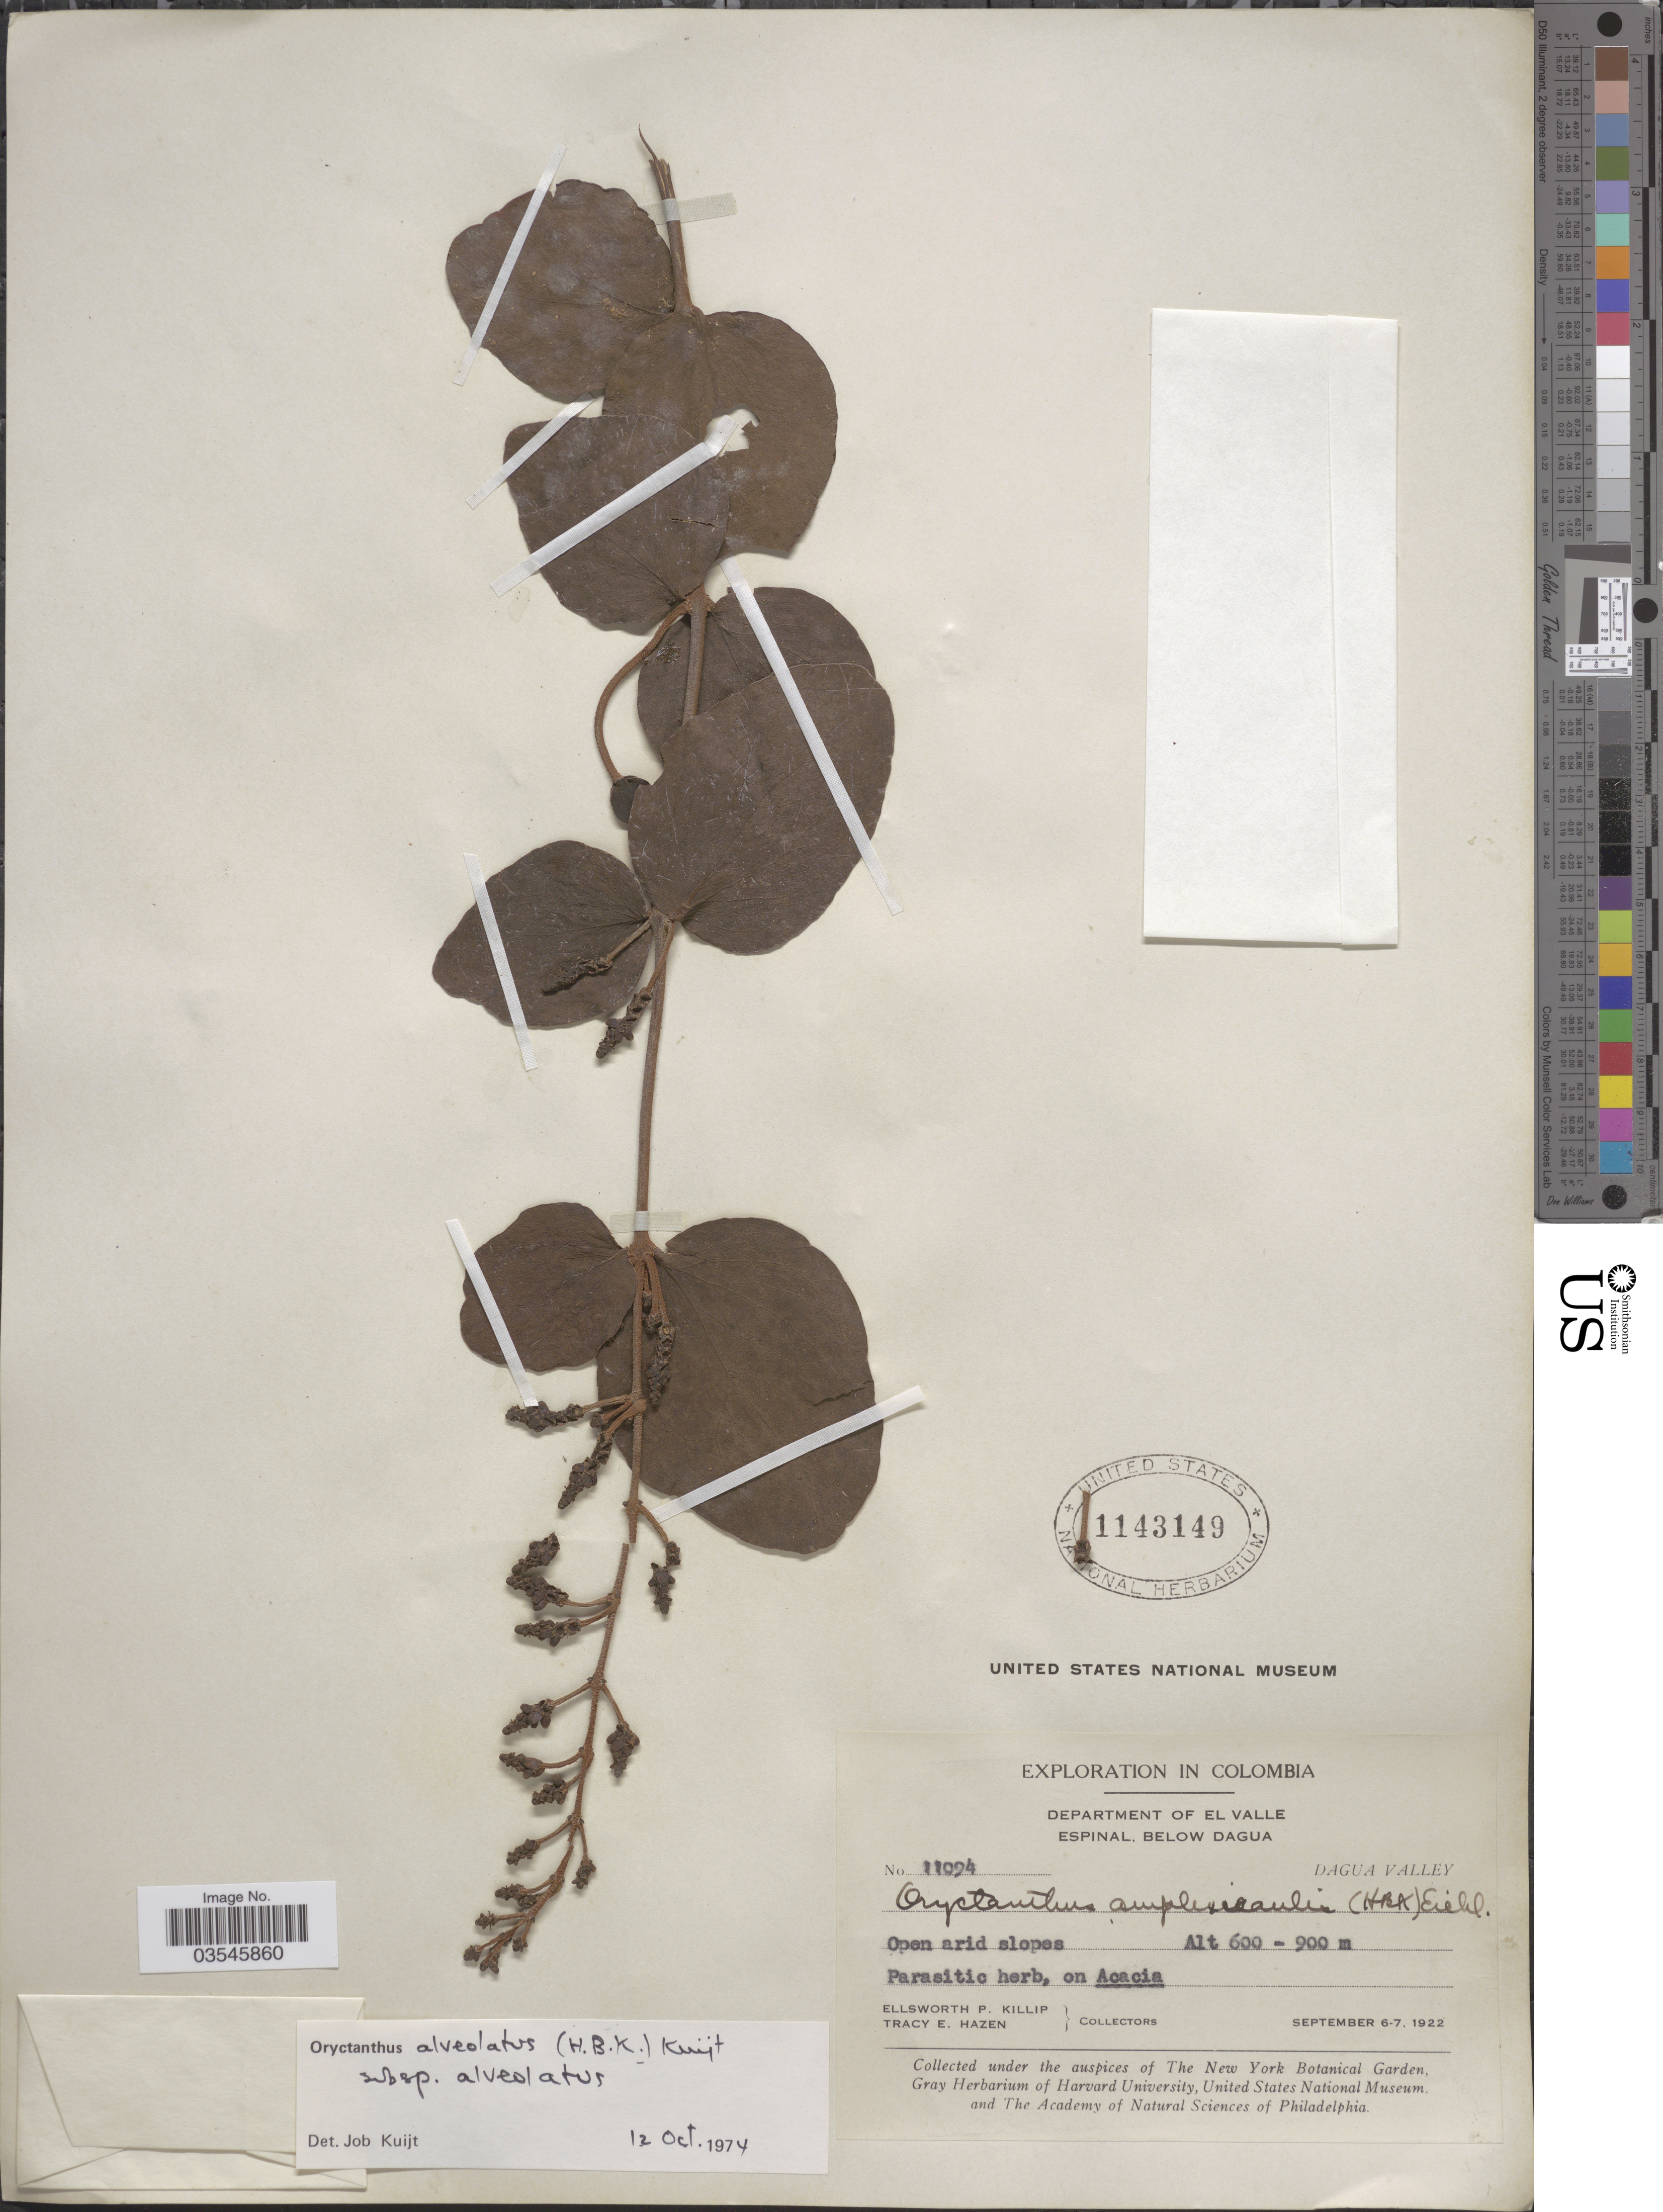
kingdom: Plantae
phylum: Tracheophyta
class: Magnoliopsida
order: Santalales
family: Loranthaceae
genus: Oryctanthus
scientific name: Oryctanthus alveolatus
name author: (Kunth) Kuijt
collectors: E. P. Killip & T. E. Hazen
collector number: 11094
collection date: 1922-09-06/1922-09-07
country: Colombia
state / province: Valle del Cauca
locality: Department of El Valle. Espinal, below Dagua. Dagua Valley.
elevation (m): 600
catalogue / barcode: US 1143149